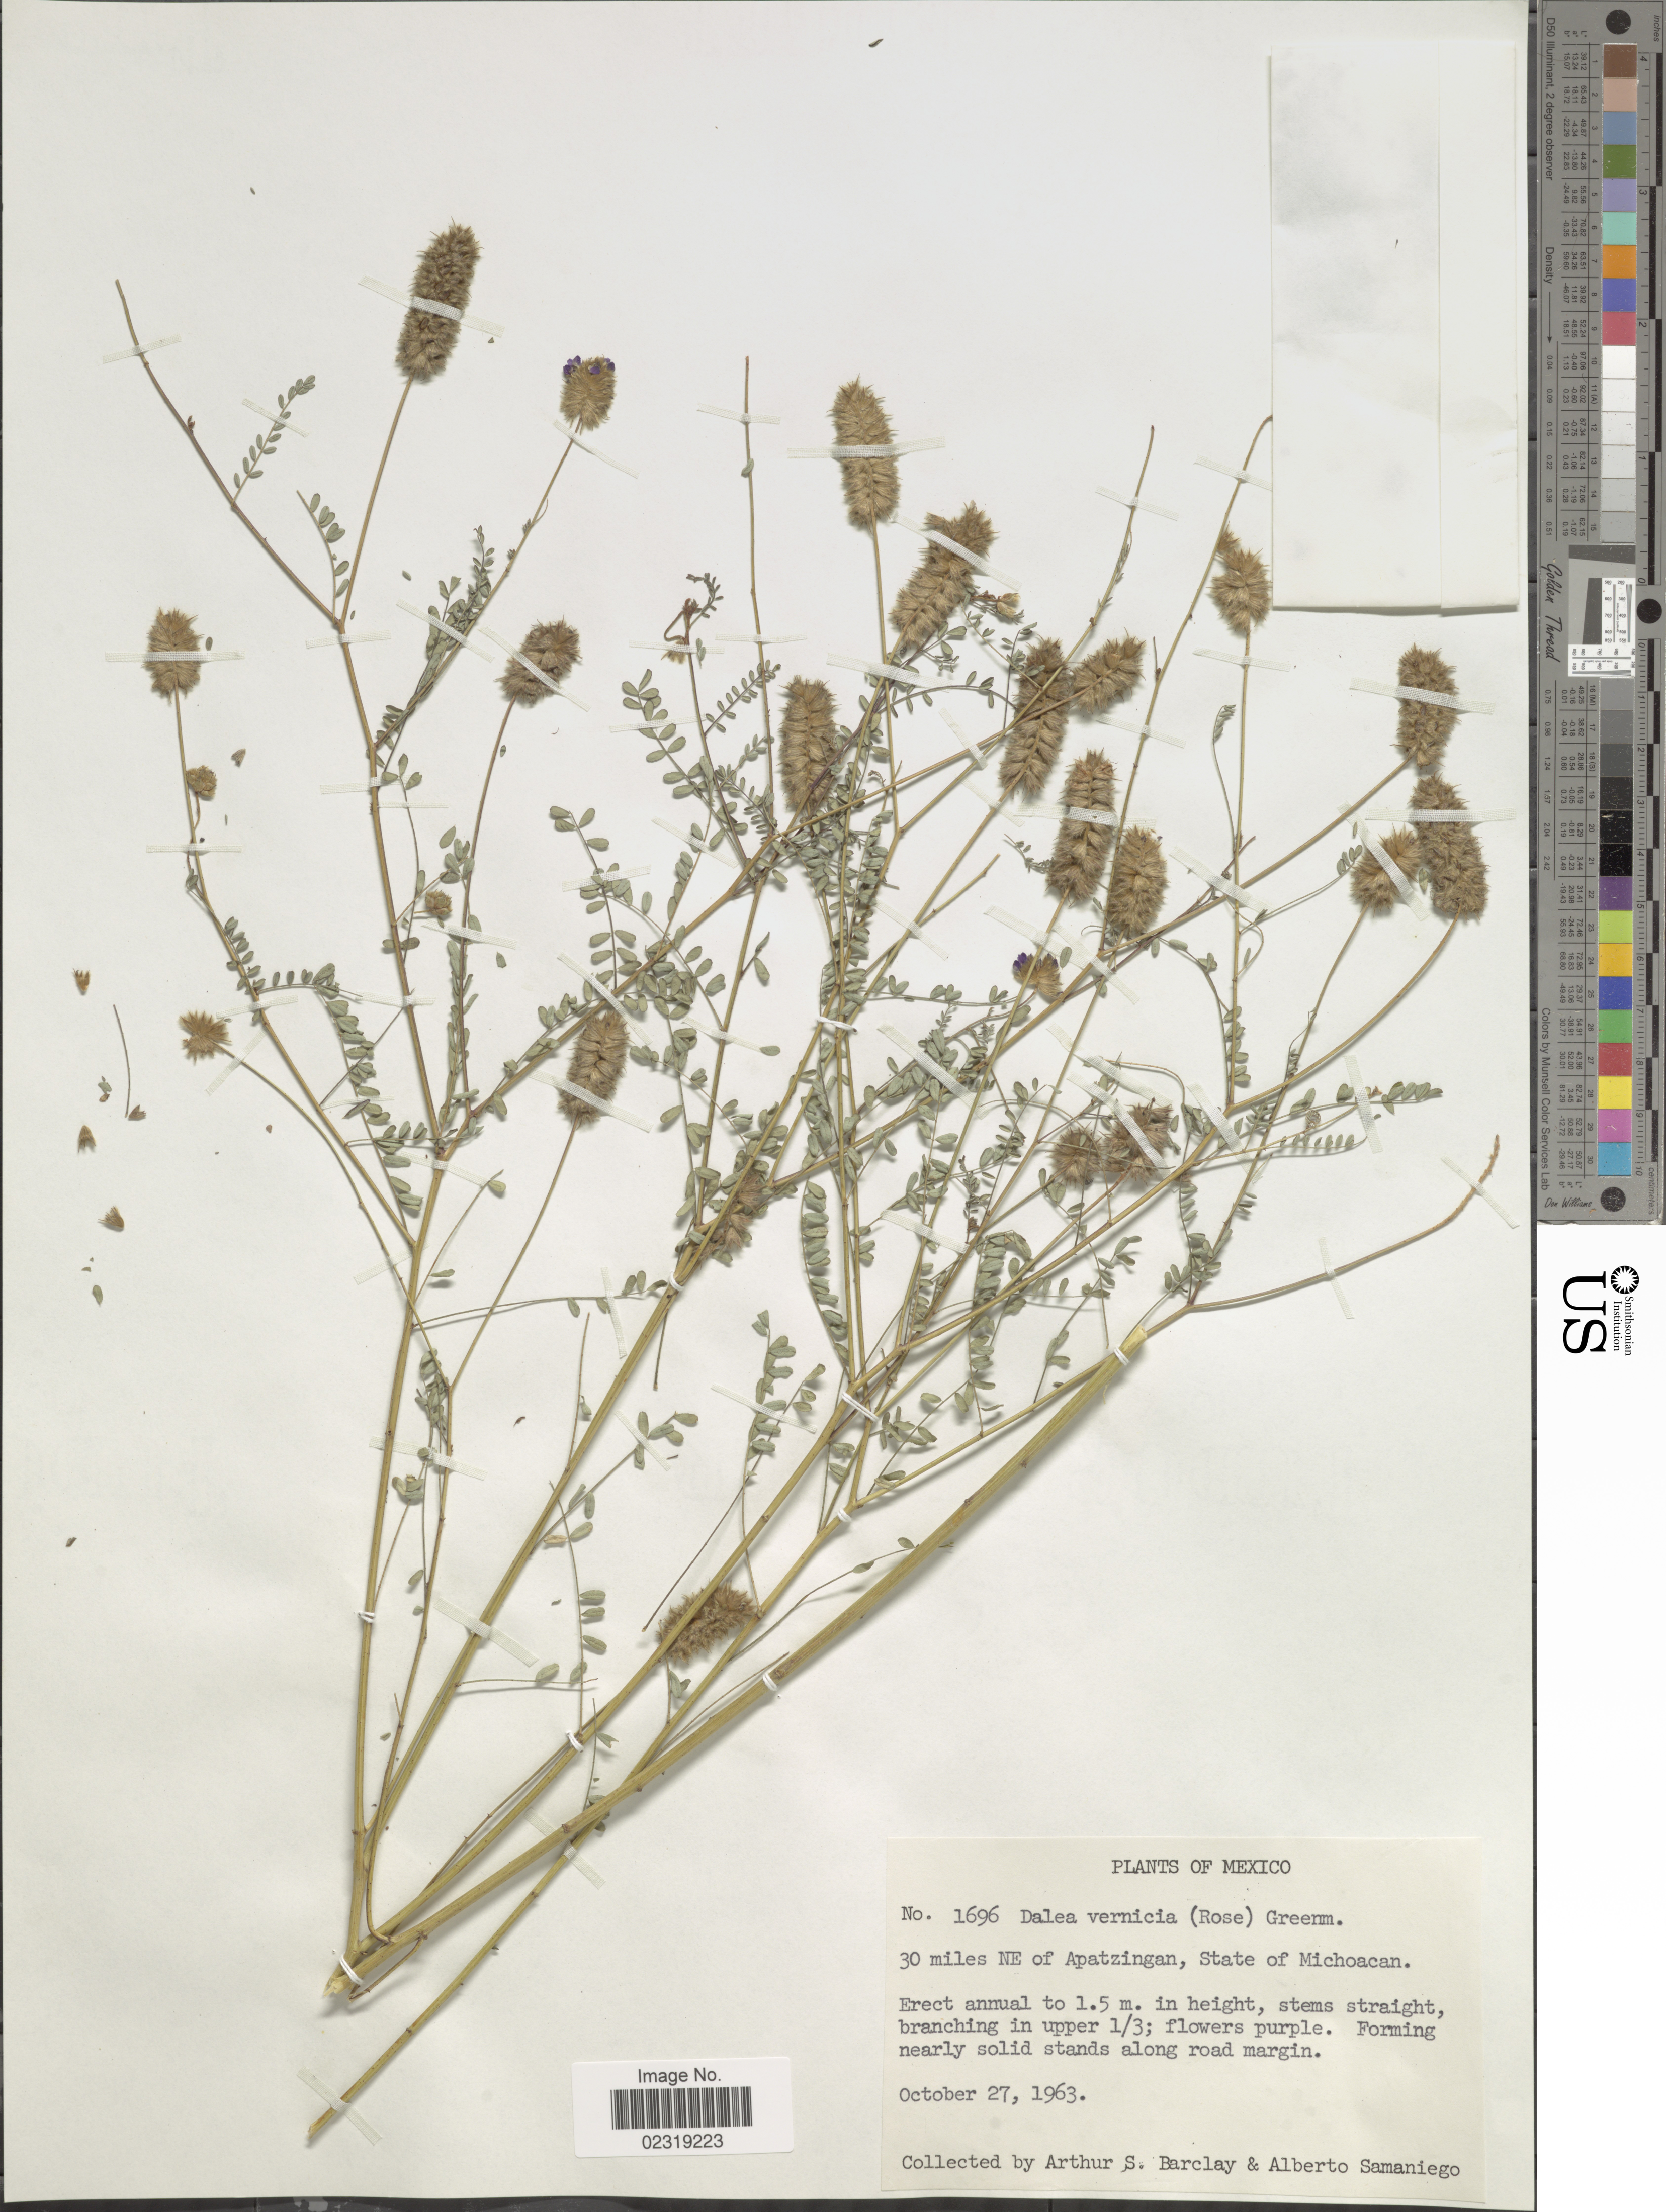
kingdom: Plantae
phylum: Tracheophyta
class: Magnoliopsida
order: Fabales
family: Fabaceae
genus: Dalea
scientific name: Dalea foliolosa var. citrina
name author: (Aiton) Barneby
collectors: A. S. Barclay & A. Samaniego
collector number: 1696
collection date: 1963-10-27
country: Mexico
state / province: Michoacán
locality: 30 miles NE of Apatzingan, State of Michoacan